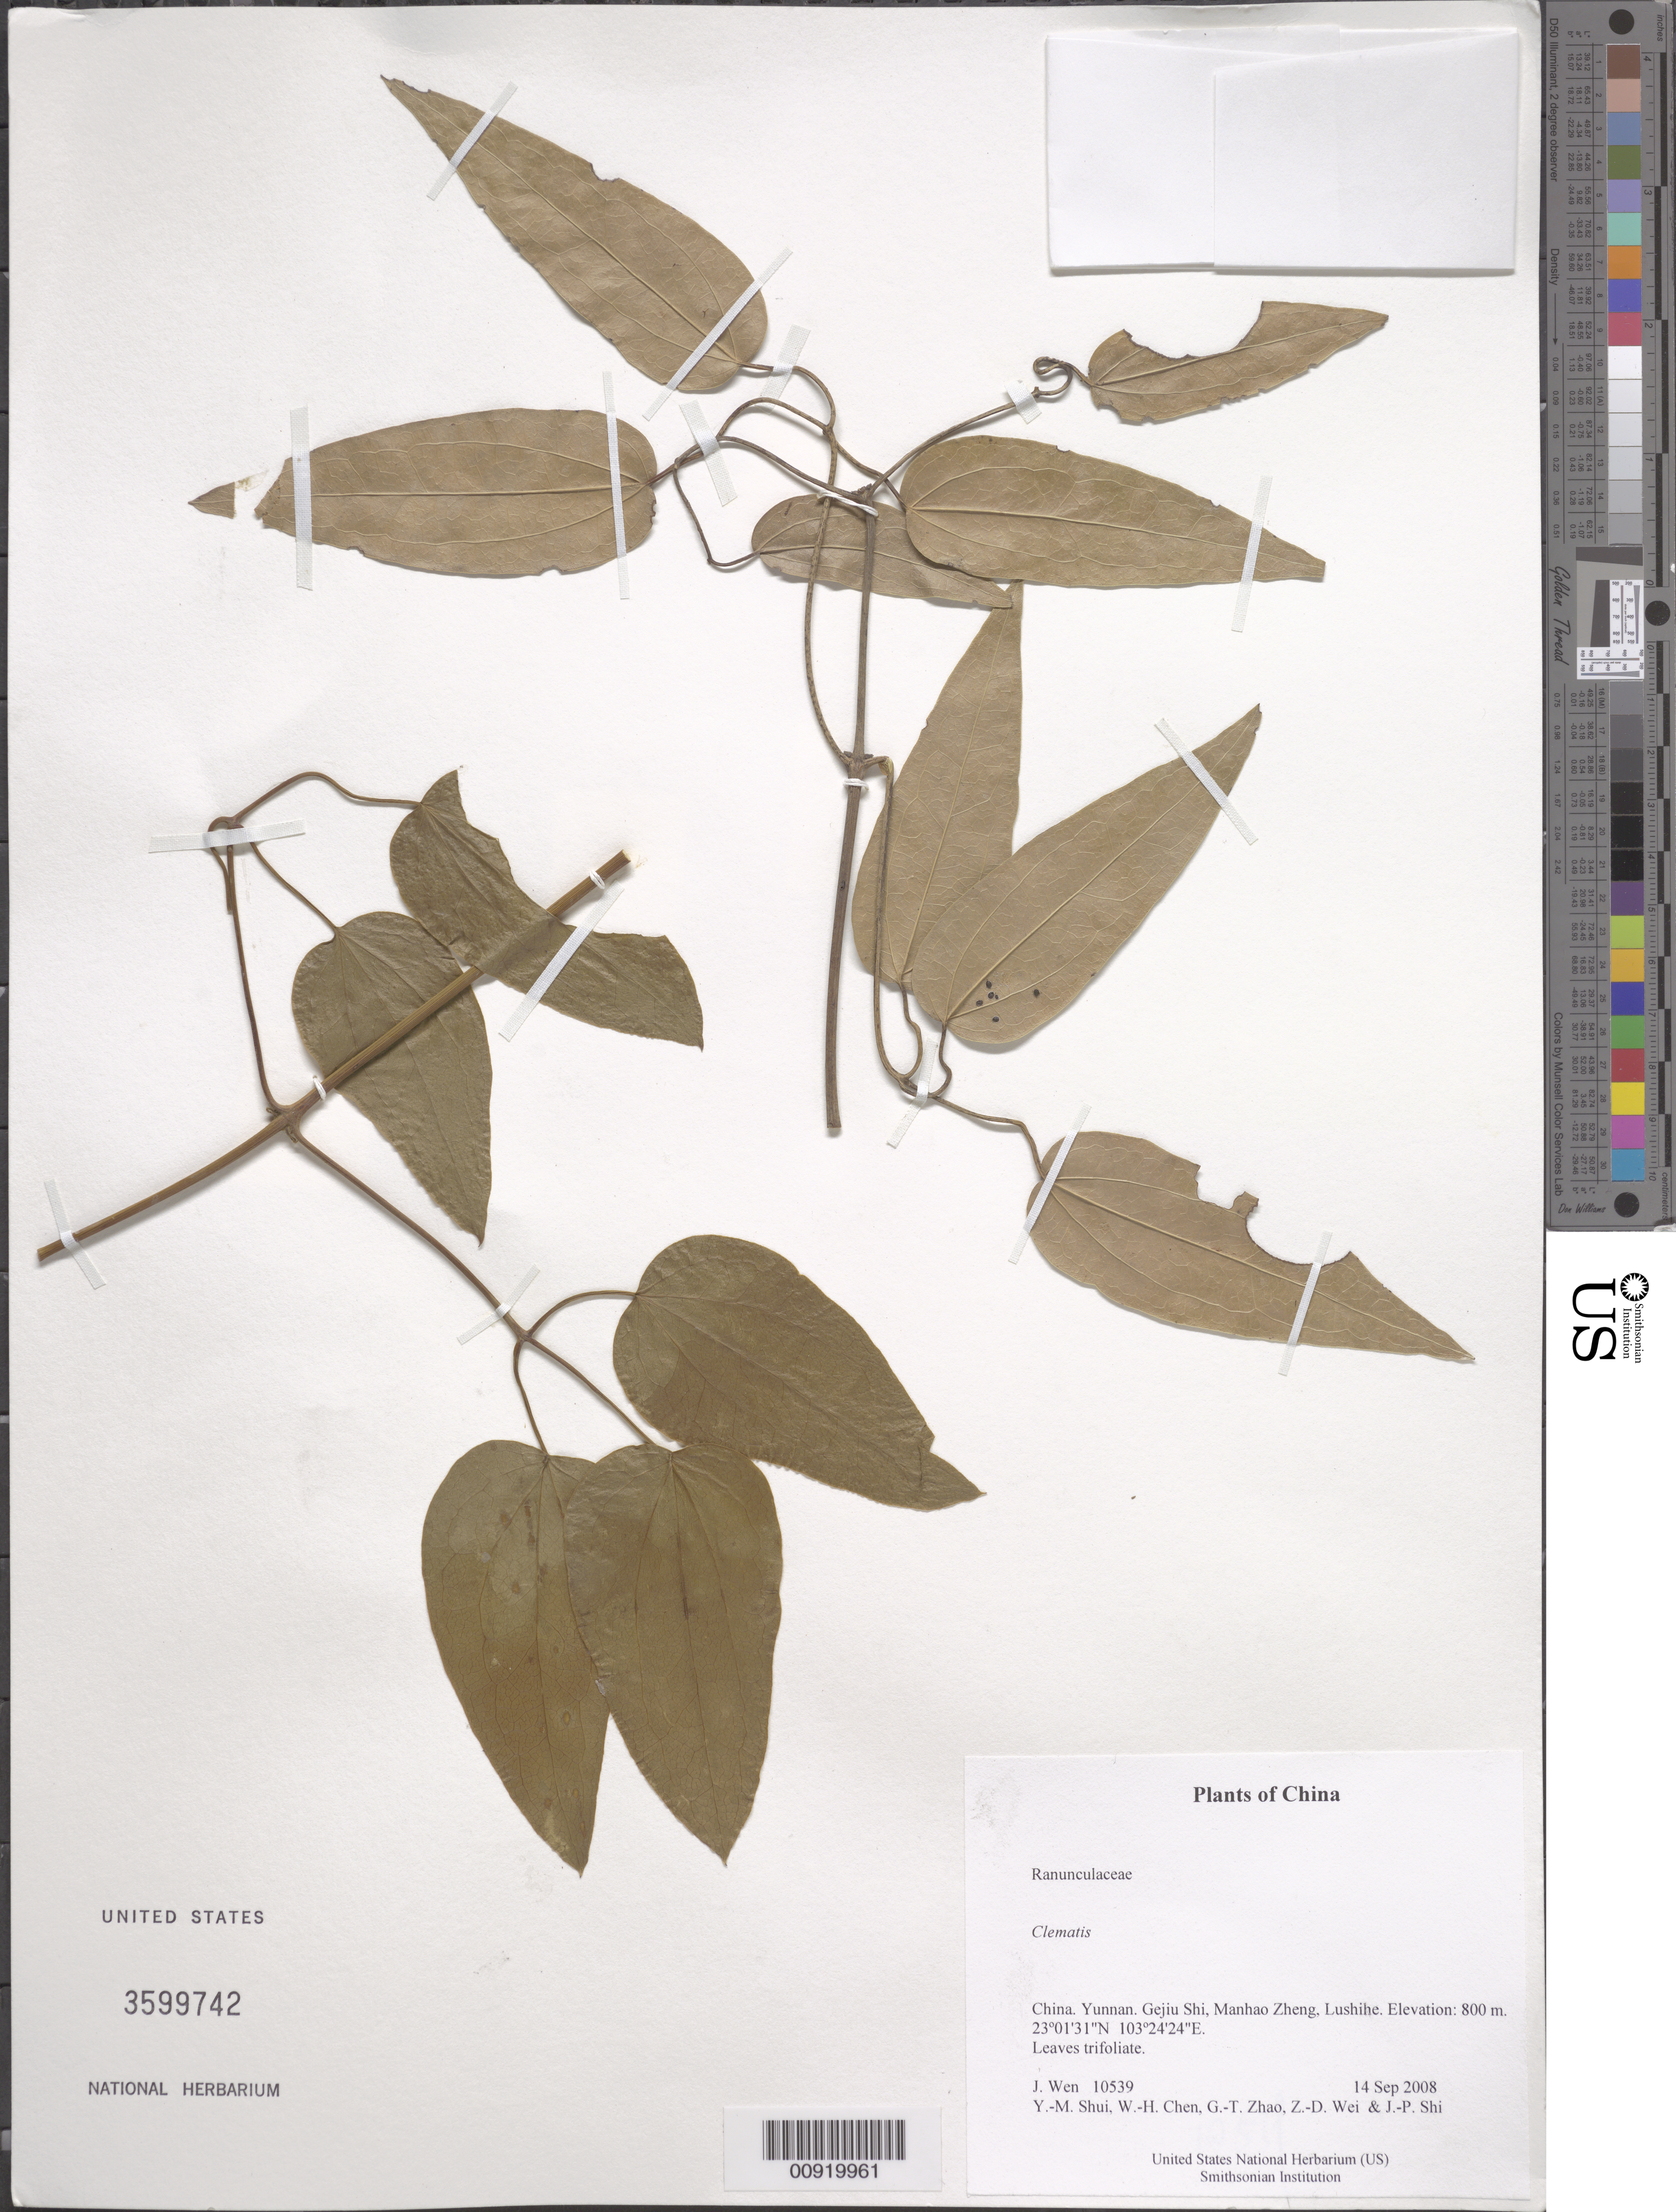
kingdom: Plantae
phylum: Tracheophyta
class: Magnoliopsida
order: Ranunculales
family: Ranunculaceae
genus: Clematis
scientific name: Clematis sp.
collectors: J. Wen, Y. Shui, W. Chen, G. Zhao, Z. Wei & J. Shi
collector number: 10539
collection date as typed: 14 Sep 2008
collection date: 2008-09-14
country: China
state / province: Yunnan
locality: Gejiu Shi, Manhao Zheng, Lushihe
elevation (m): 800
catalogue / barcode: US 3599742